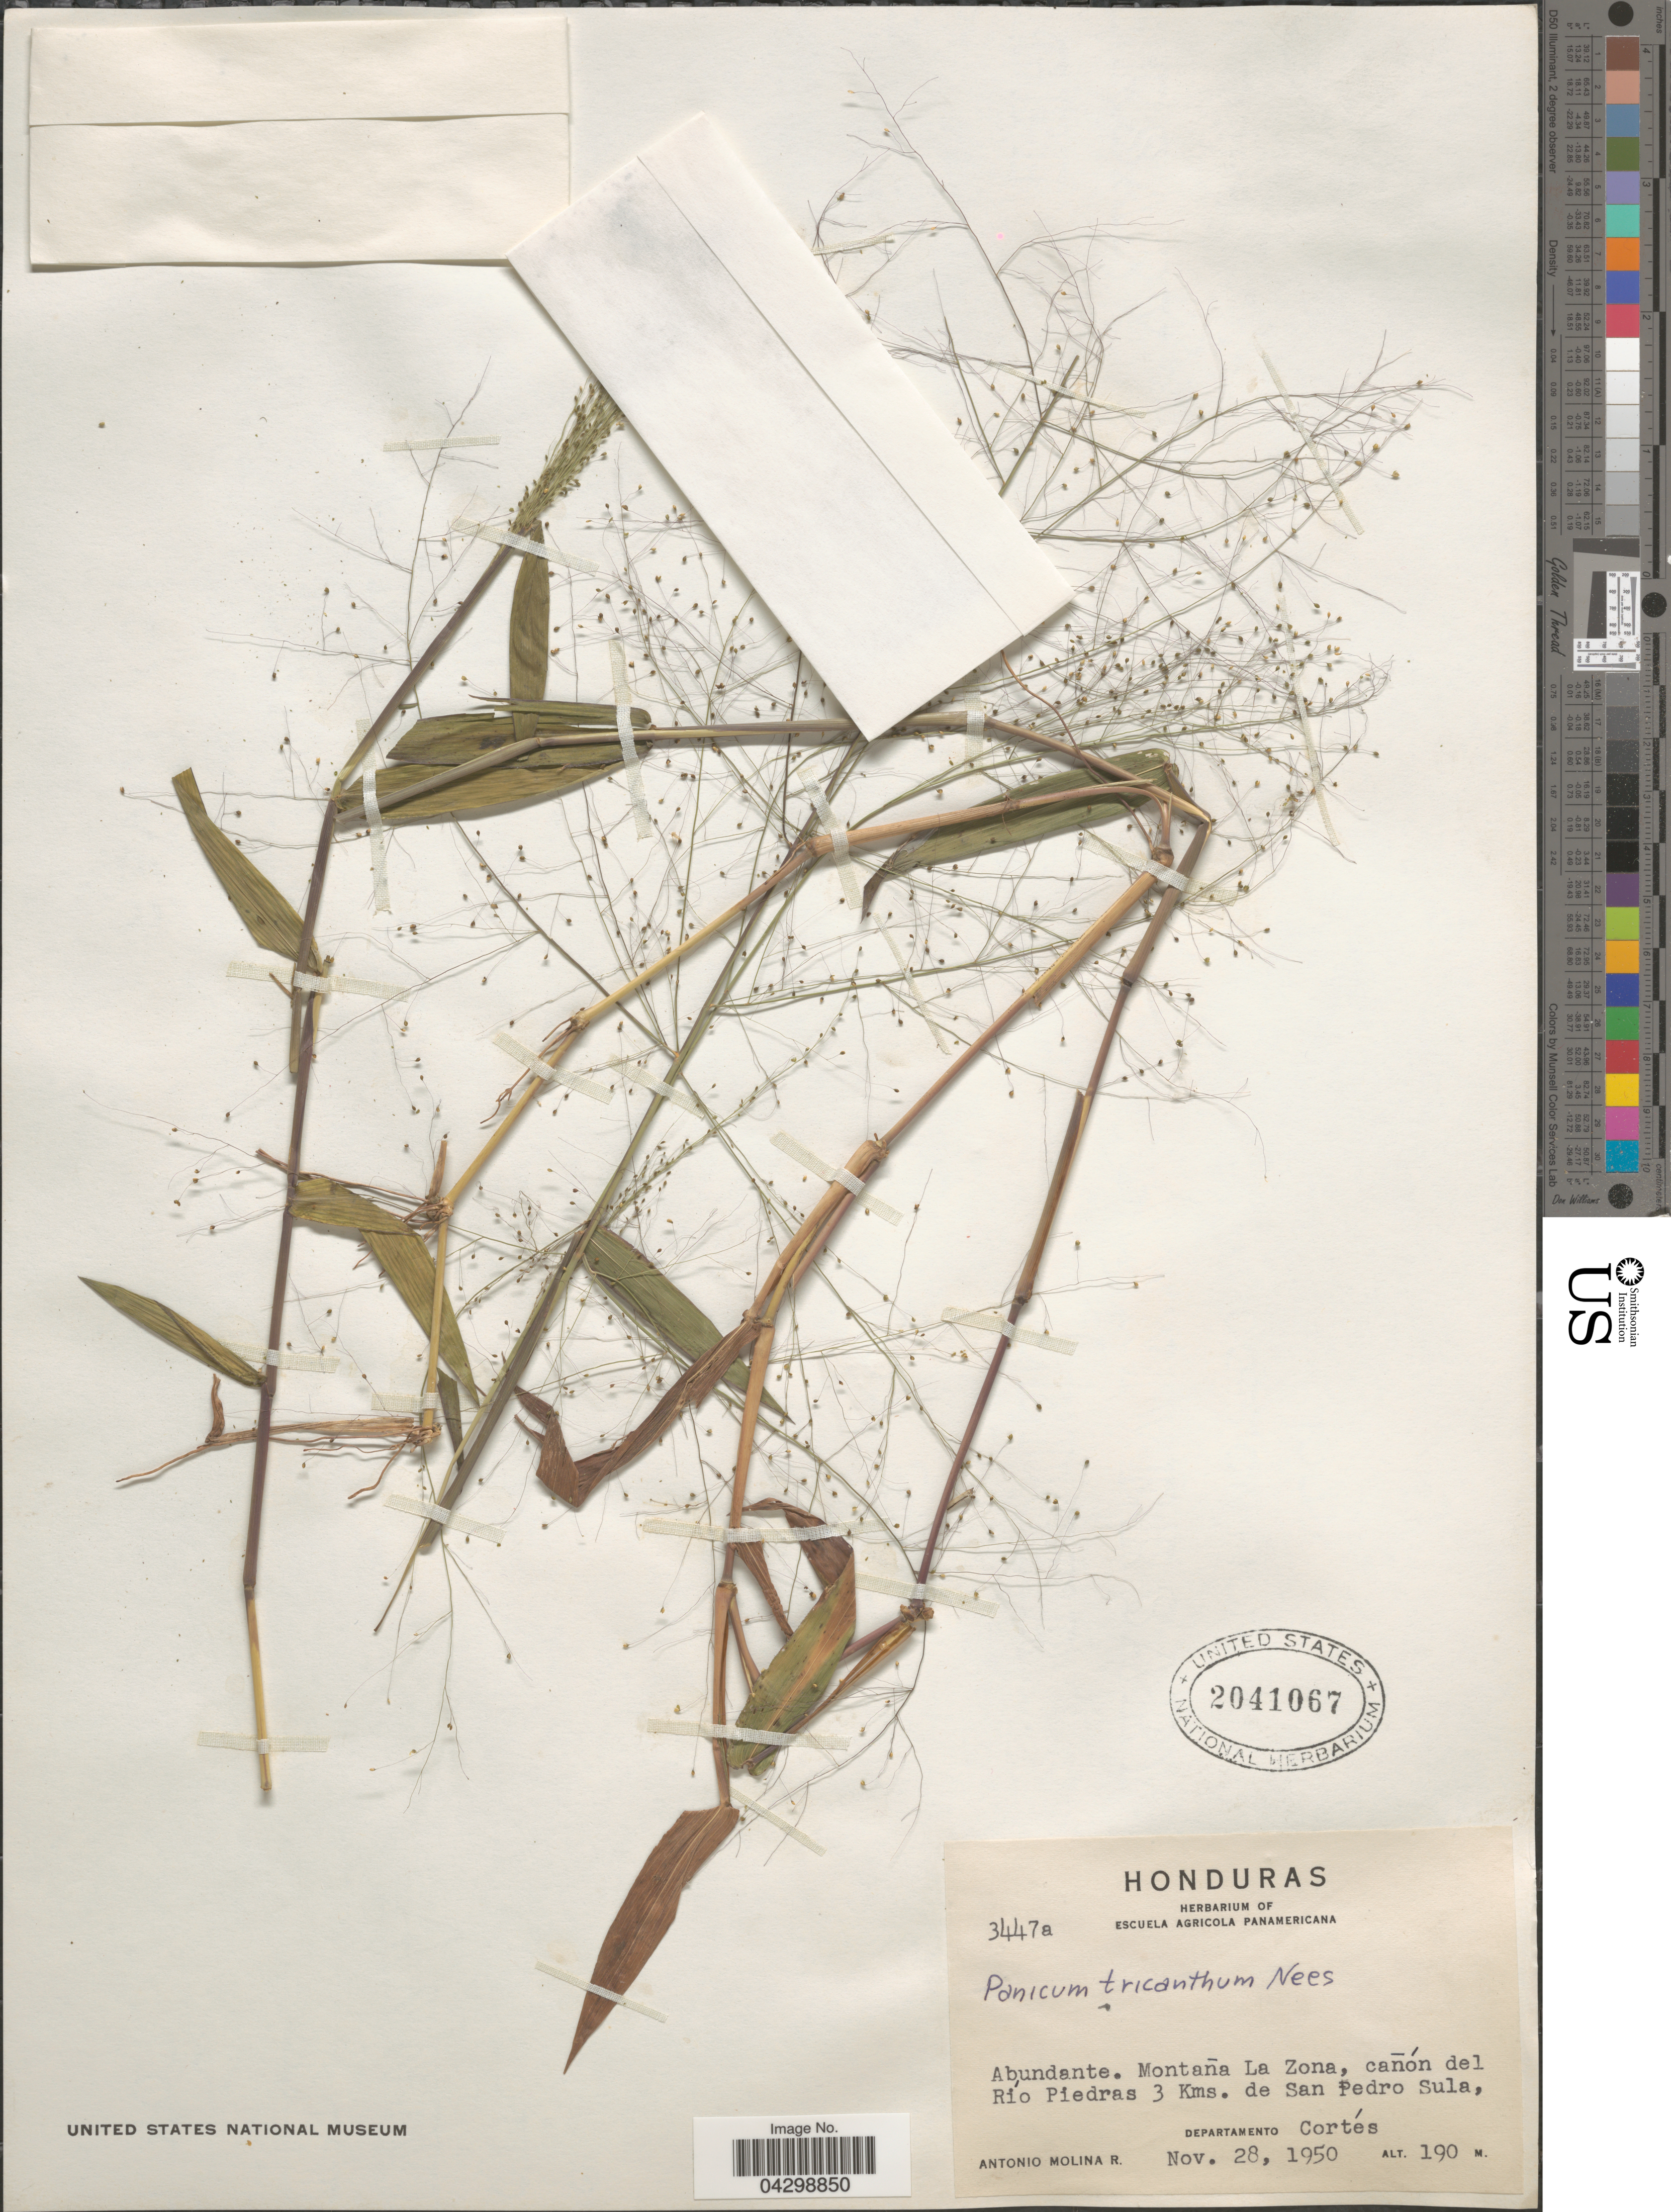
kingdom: Plantae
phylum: Tracheophyta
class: Liliopsida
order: Poales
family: Poaceae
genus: Panicum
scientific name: Panicum trichanthum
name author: Nees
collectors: A. Molina R.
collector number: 3447a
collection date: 1950-11-28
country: Honduras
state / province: Cortes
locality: Abundante. Montaña La Zona, cañón del Río Piedras 3 Kms. de San Pedro Sula, Departamento Cortés.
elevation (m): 190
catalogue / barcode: US 2041067